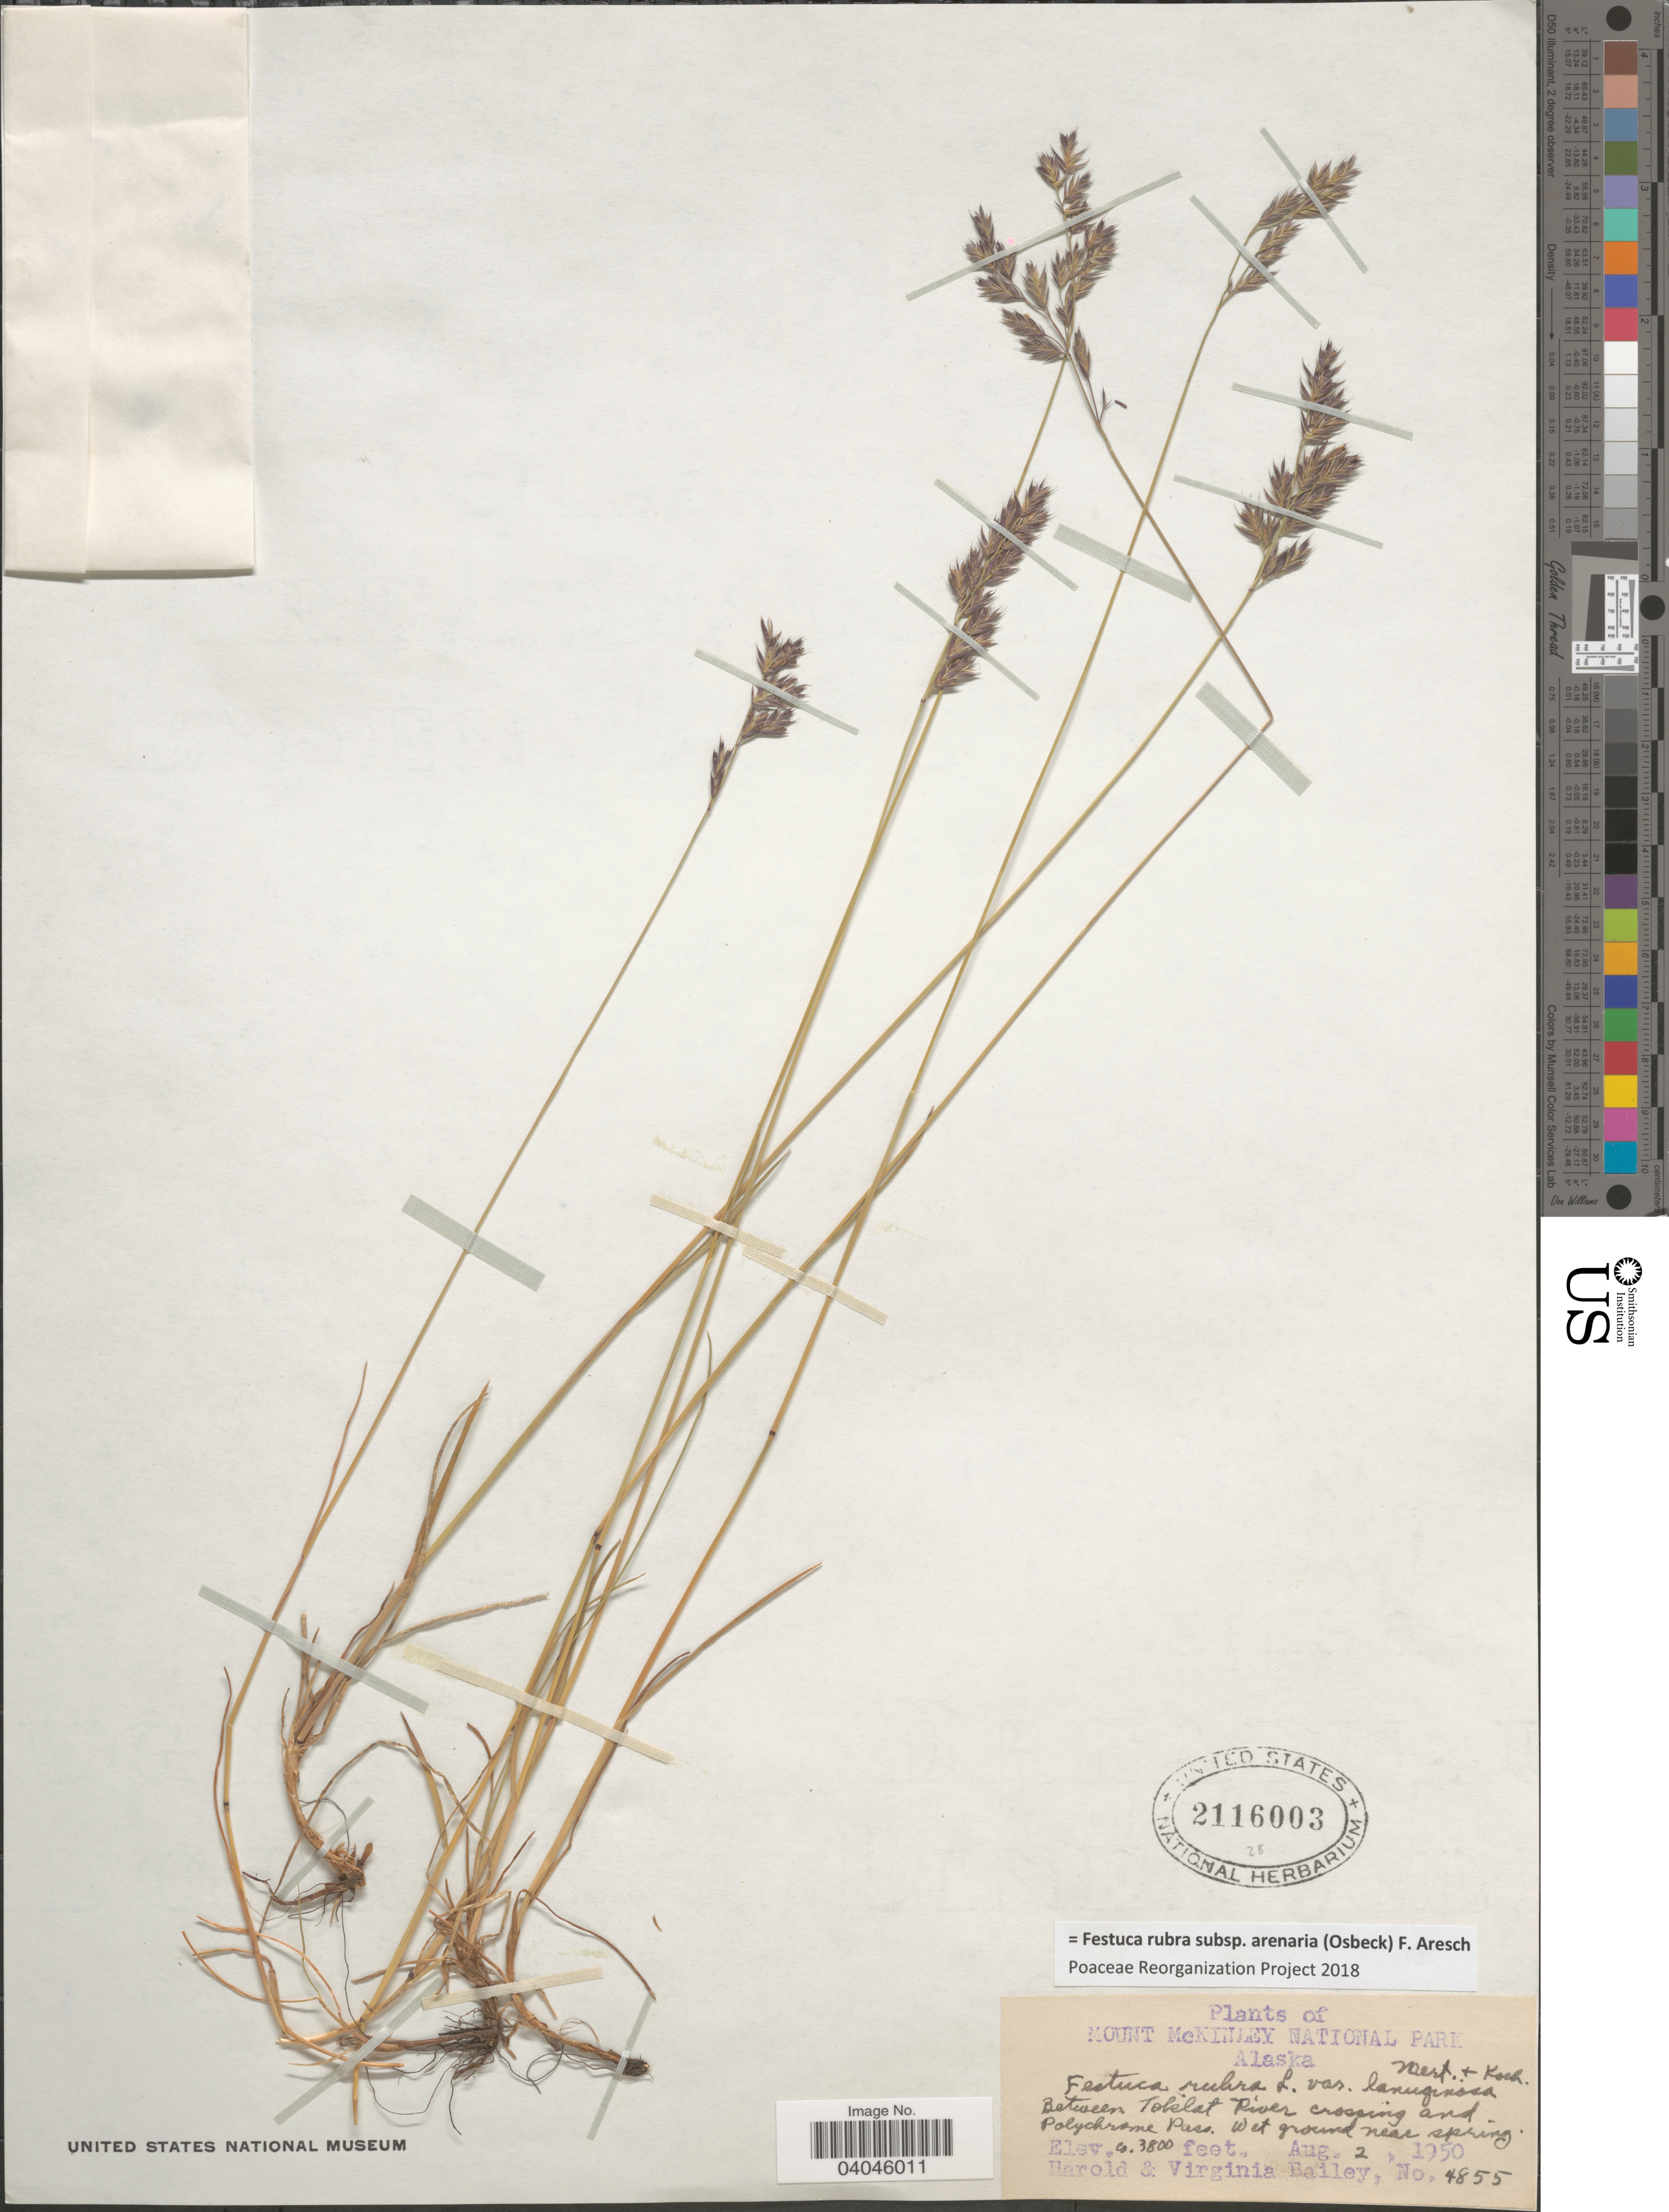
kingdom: Plantae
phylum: Tracheophyta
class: Liliopsida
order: Poales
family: Poaceae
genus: Festuca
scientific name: Festuca rubra subsp. arenaria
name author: (Osbeck) F. Aresch.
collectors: H. Bailey & V. L. Bailey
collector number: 4855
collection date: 1950-08-02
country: United States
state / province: Alaska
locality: Mount McKinley National Park. Between Tolelat River crossing and Polychrome Pass.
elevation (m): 1158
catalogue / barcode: US 2116003